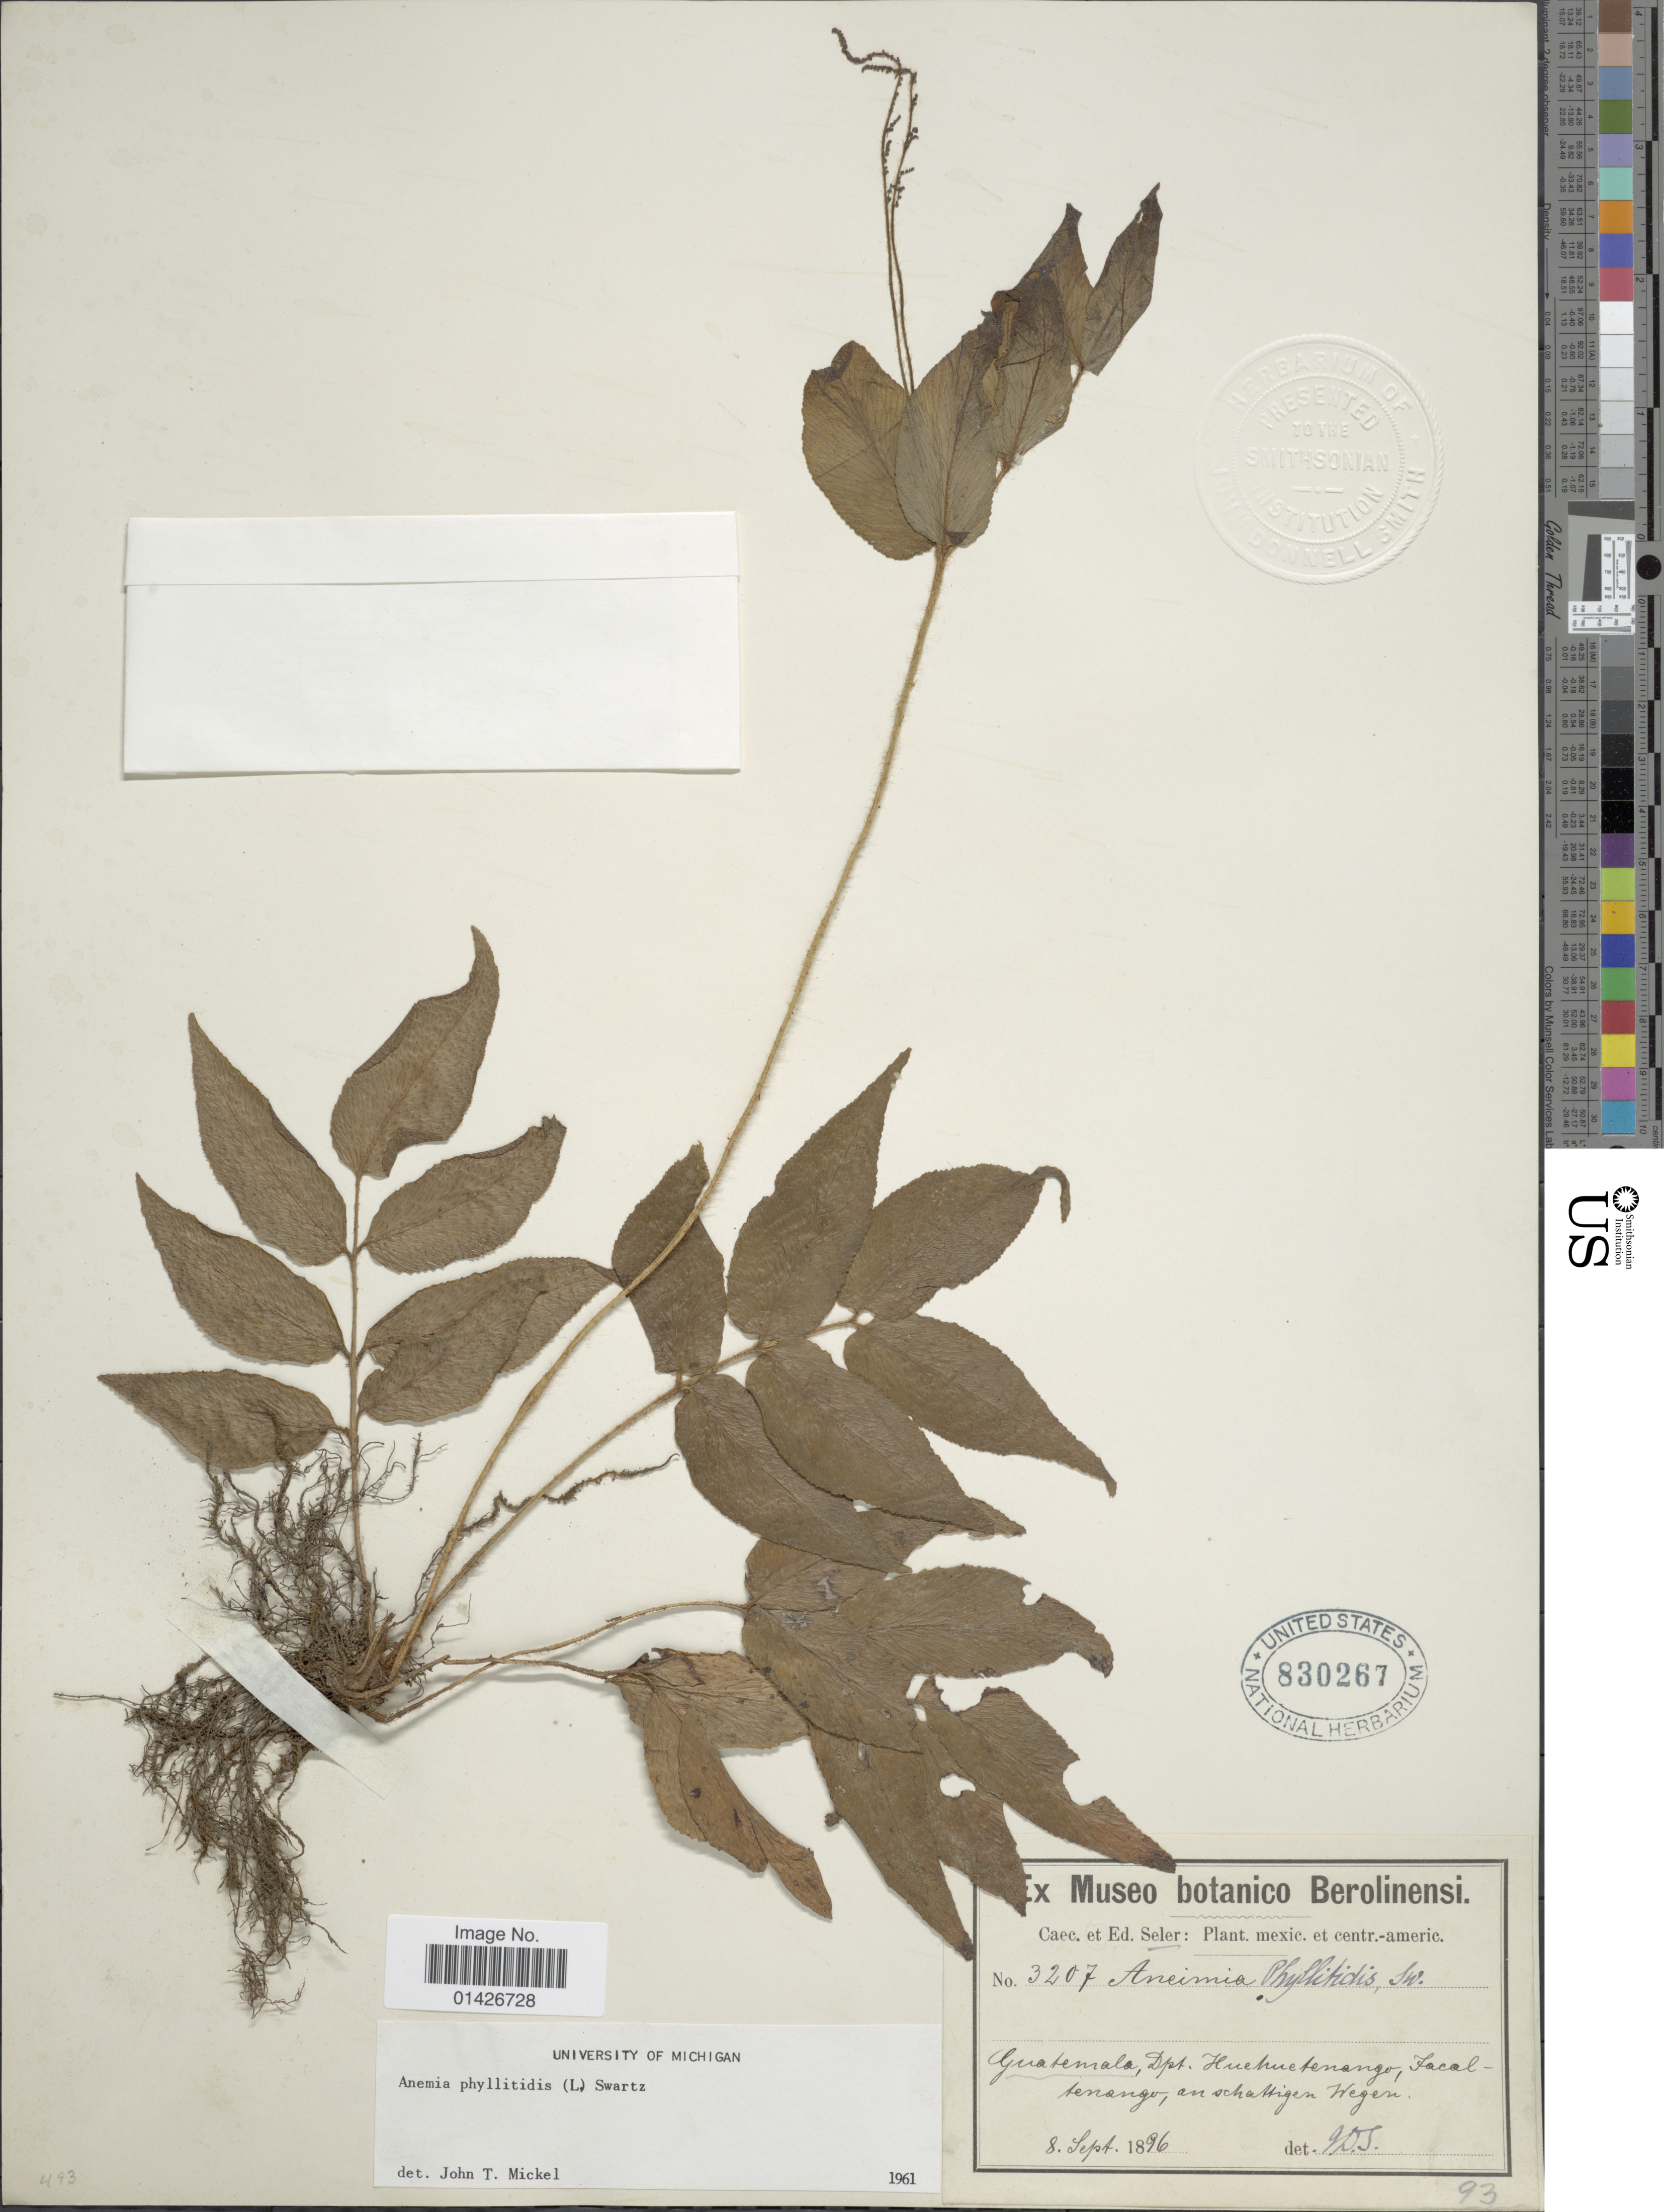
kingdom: Plantae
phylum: Tracheophyta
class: Polypodiopsida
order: Schizaeales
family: Anemiaceae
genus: Anemia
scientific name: Anemia phyllitidis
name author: (L.) Sw.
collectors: J. D. S.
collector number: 3207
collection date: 1896-09-08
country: Guatemala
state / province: Huehuetenango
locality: Dept. Huehuetenango, Facaltenango, an schattigen Wegen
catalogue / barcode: US 830267